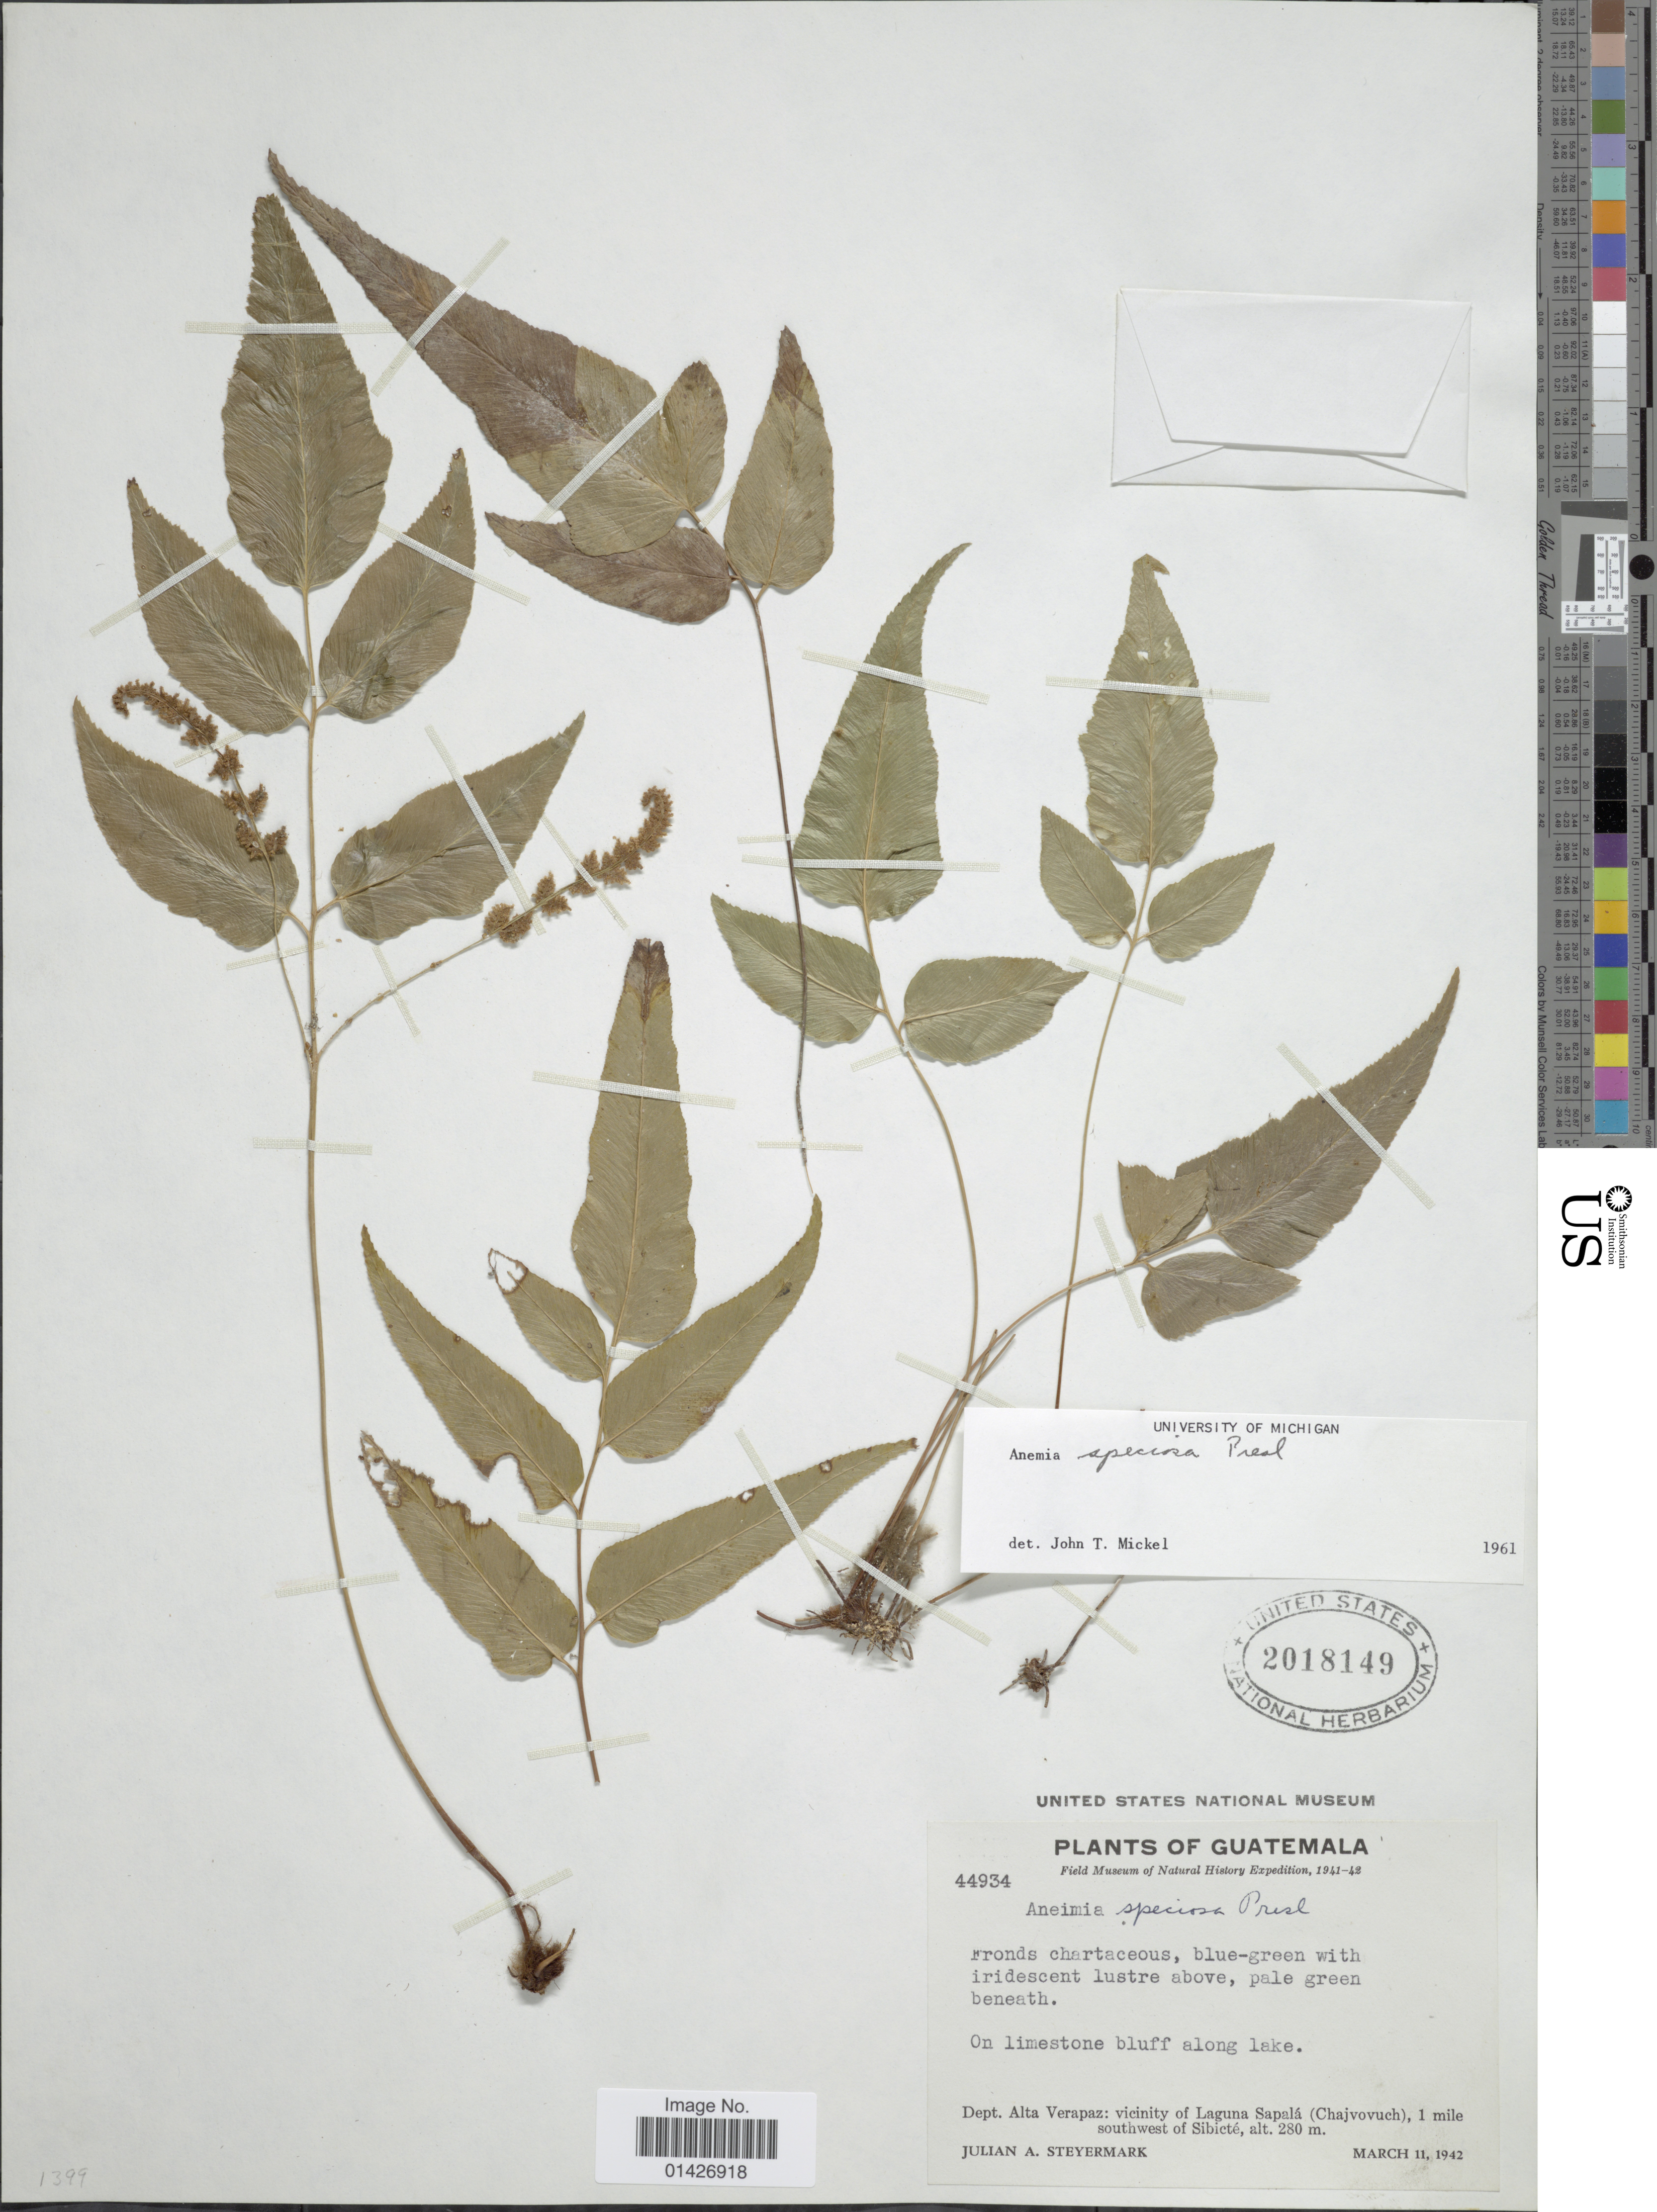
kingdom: Plantae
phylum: Tracheophyta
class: Polypodiopsida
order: Schizaeales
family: Anemiaceae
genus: Anemia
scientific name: Anemia speciosa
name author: C. Presl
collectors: J. Steyermark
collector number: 44934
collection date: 1942-03-11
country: Guatemala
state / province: Alta Verapaz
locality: Dept. Alta Verapaz: vicinity of Laguna Sapalá (Chajvovuch), 1 mile southwest of Sibicté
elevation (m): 280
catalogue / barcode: US 2018149